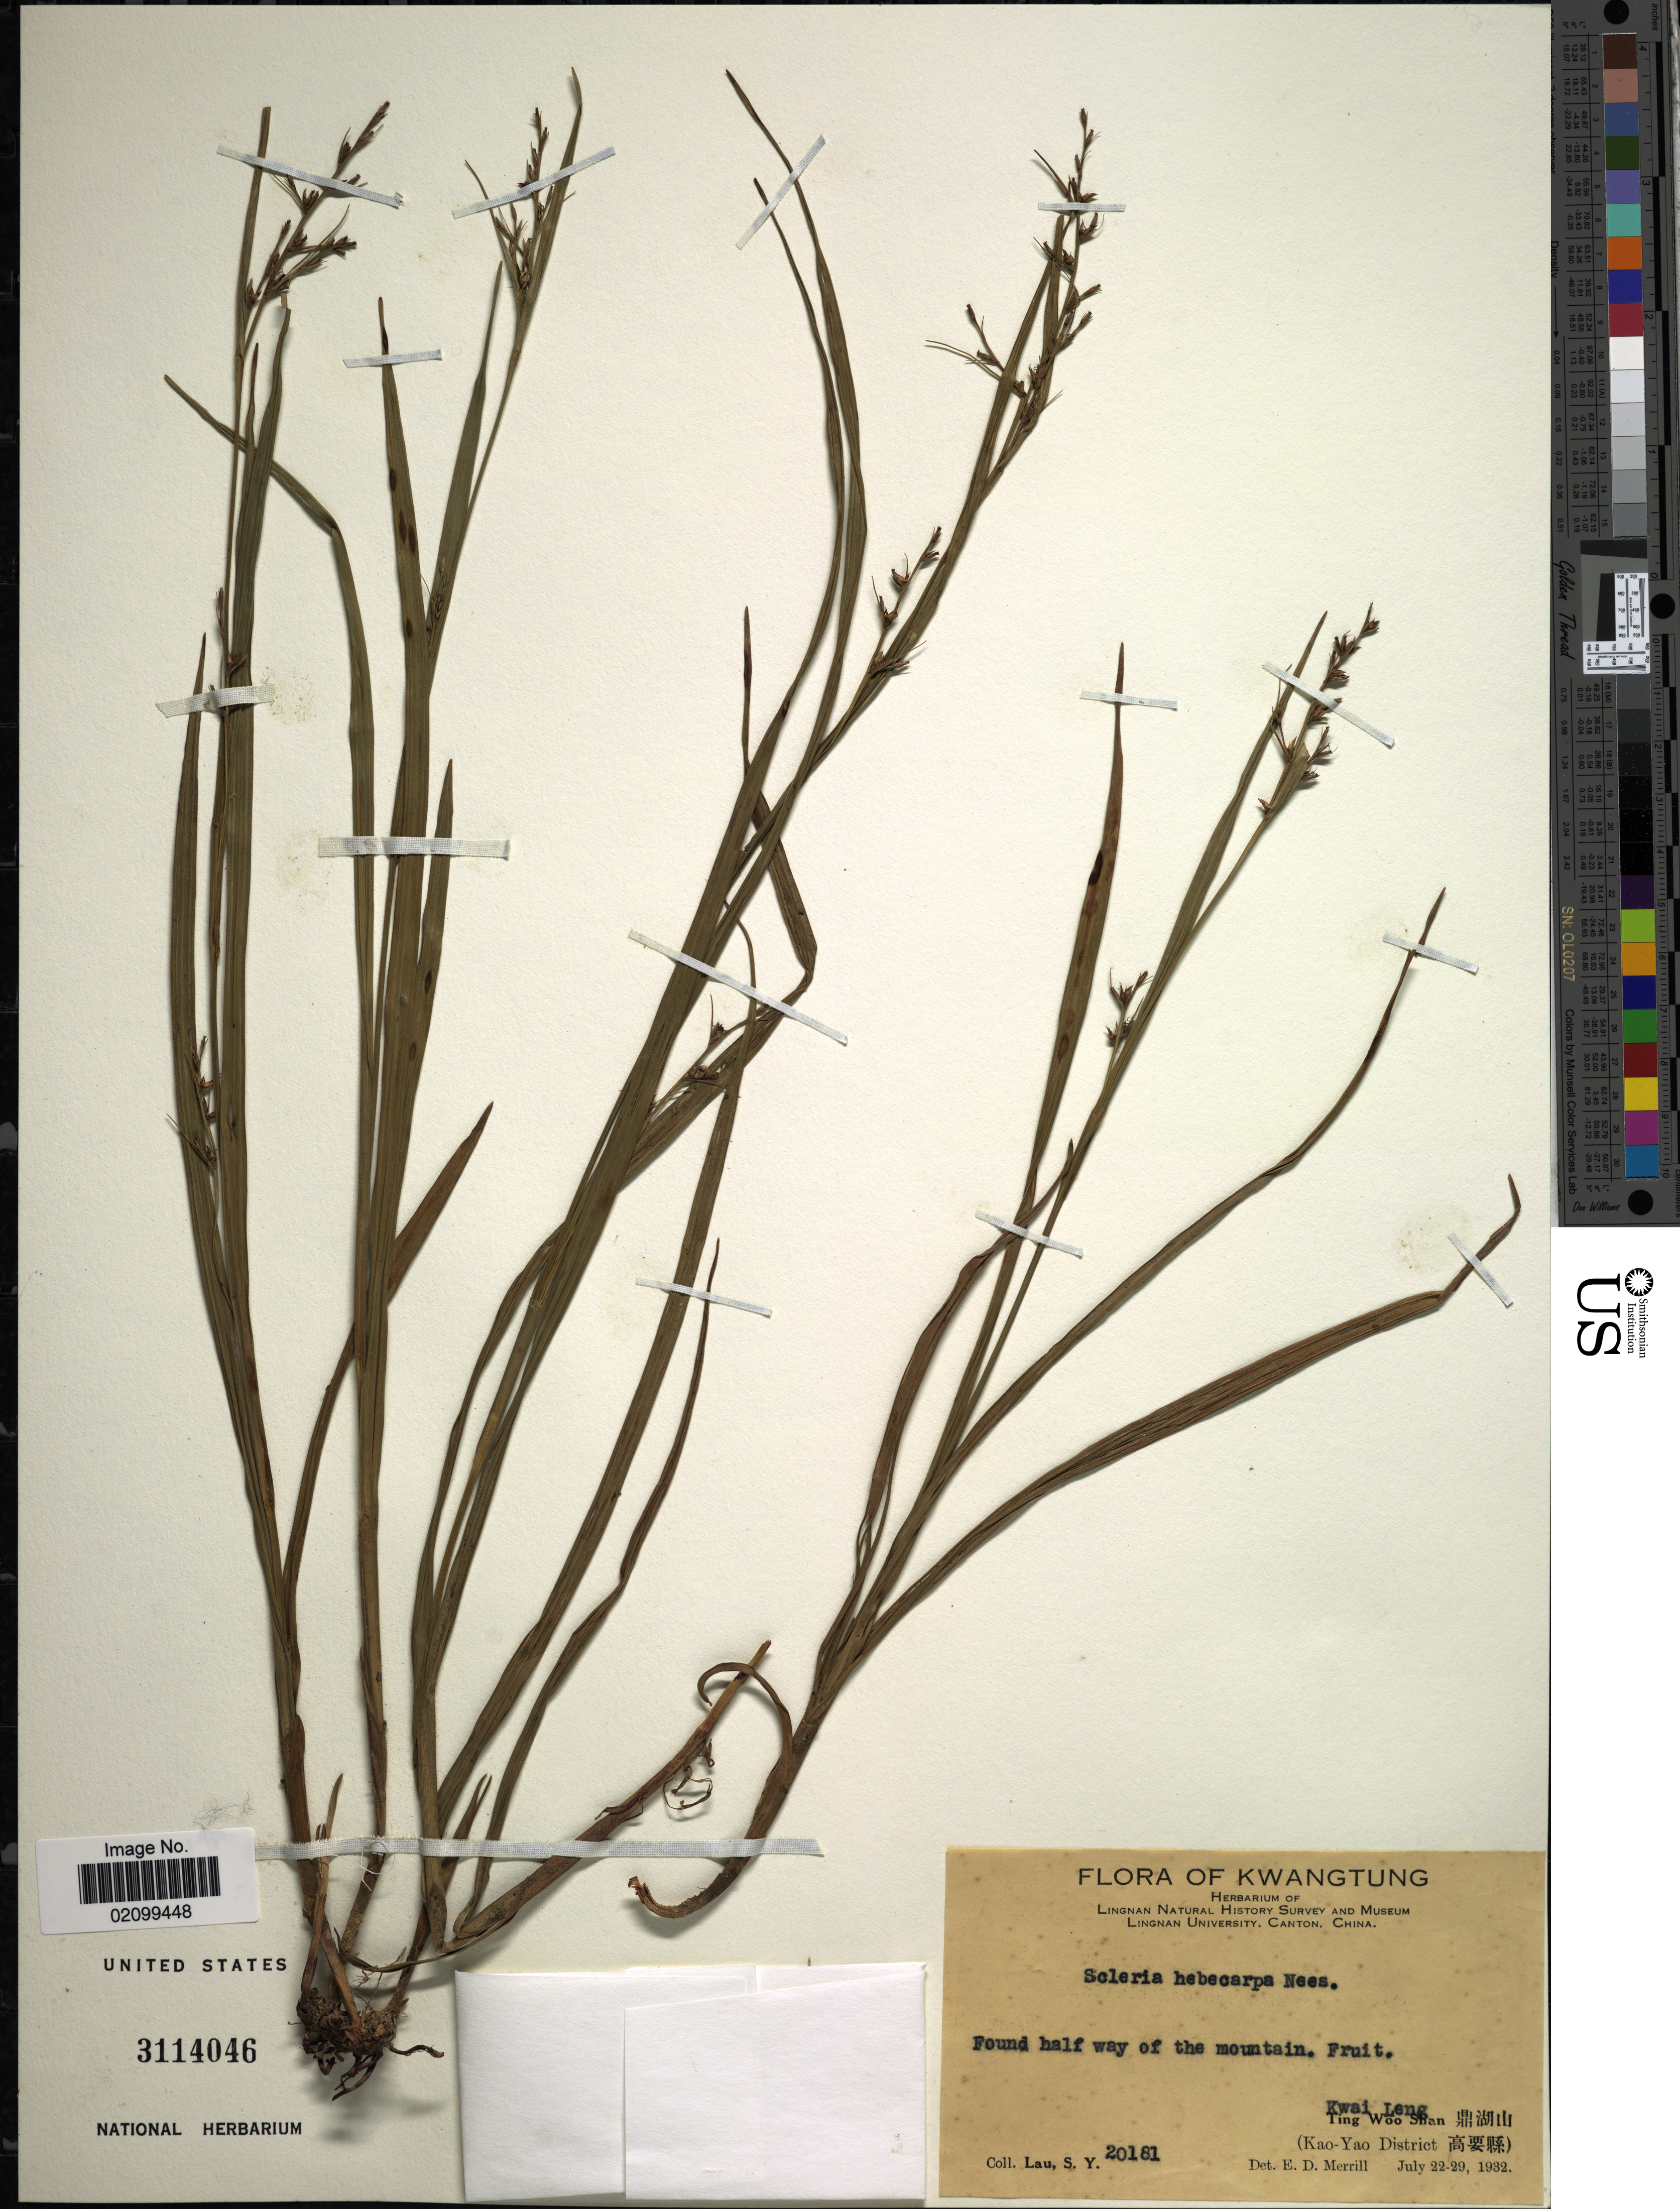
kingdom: Plantae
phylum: Tracheophyta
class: Liliopsida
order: Poales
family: Cyperaceae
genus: Scleria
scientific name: Scleria levis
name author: Retz.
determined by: Strong, Mark T., (BOT), Smithsonian Institution - National Museum of Natural History (UNITED STATES)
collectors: S. Y. Lau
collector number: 20181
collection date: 1932-07-22/1932-07-29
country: China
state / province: Guangdong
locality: Kwangtung. Kawi Leng, Ting Woo Shan. (Kao-Yao District) [interpreted]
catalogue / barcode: US 3114046